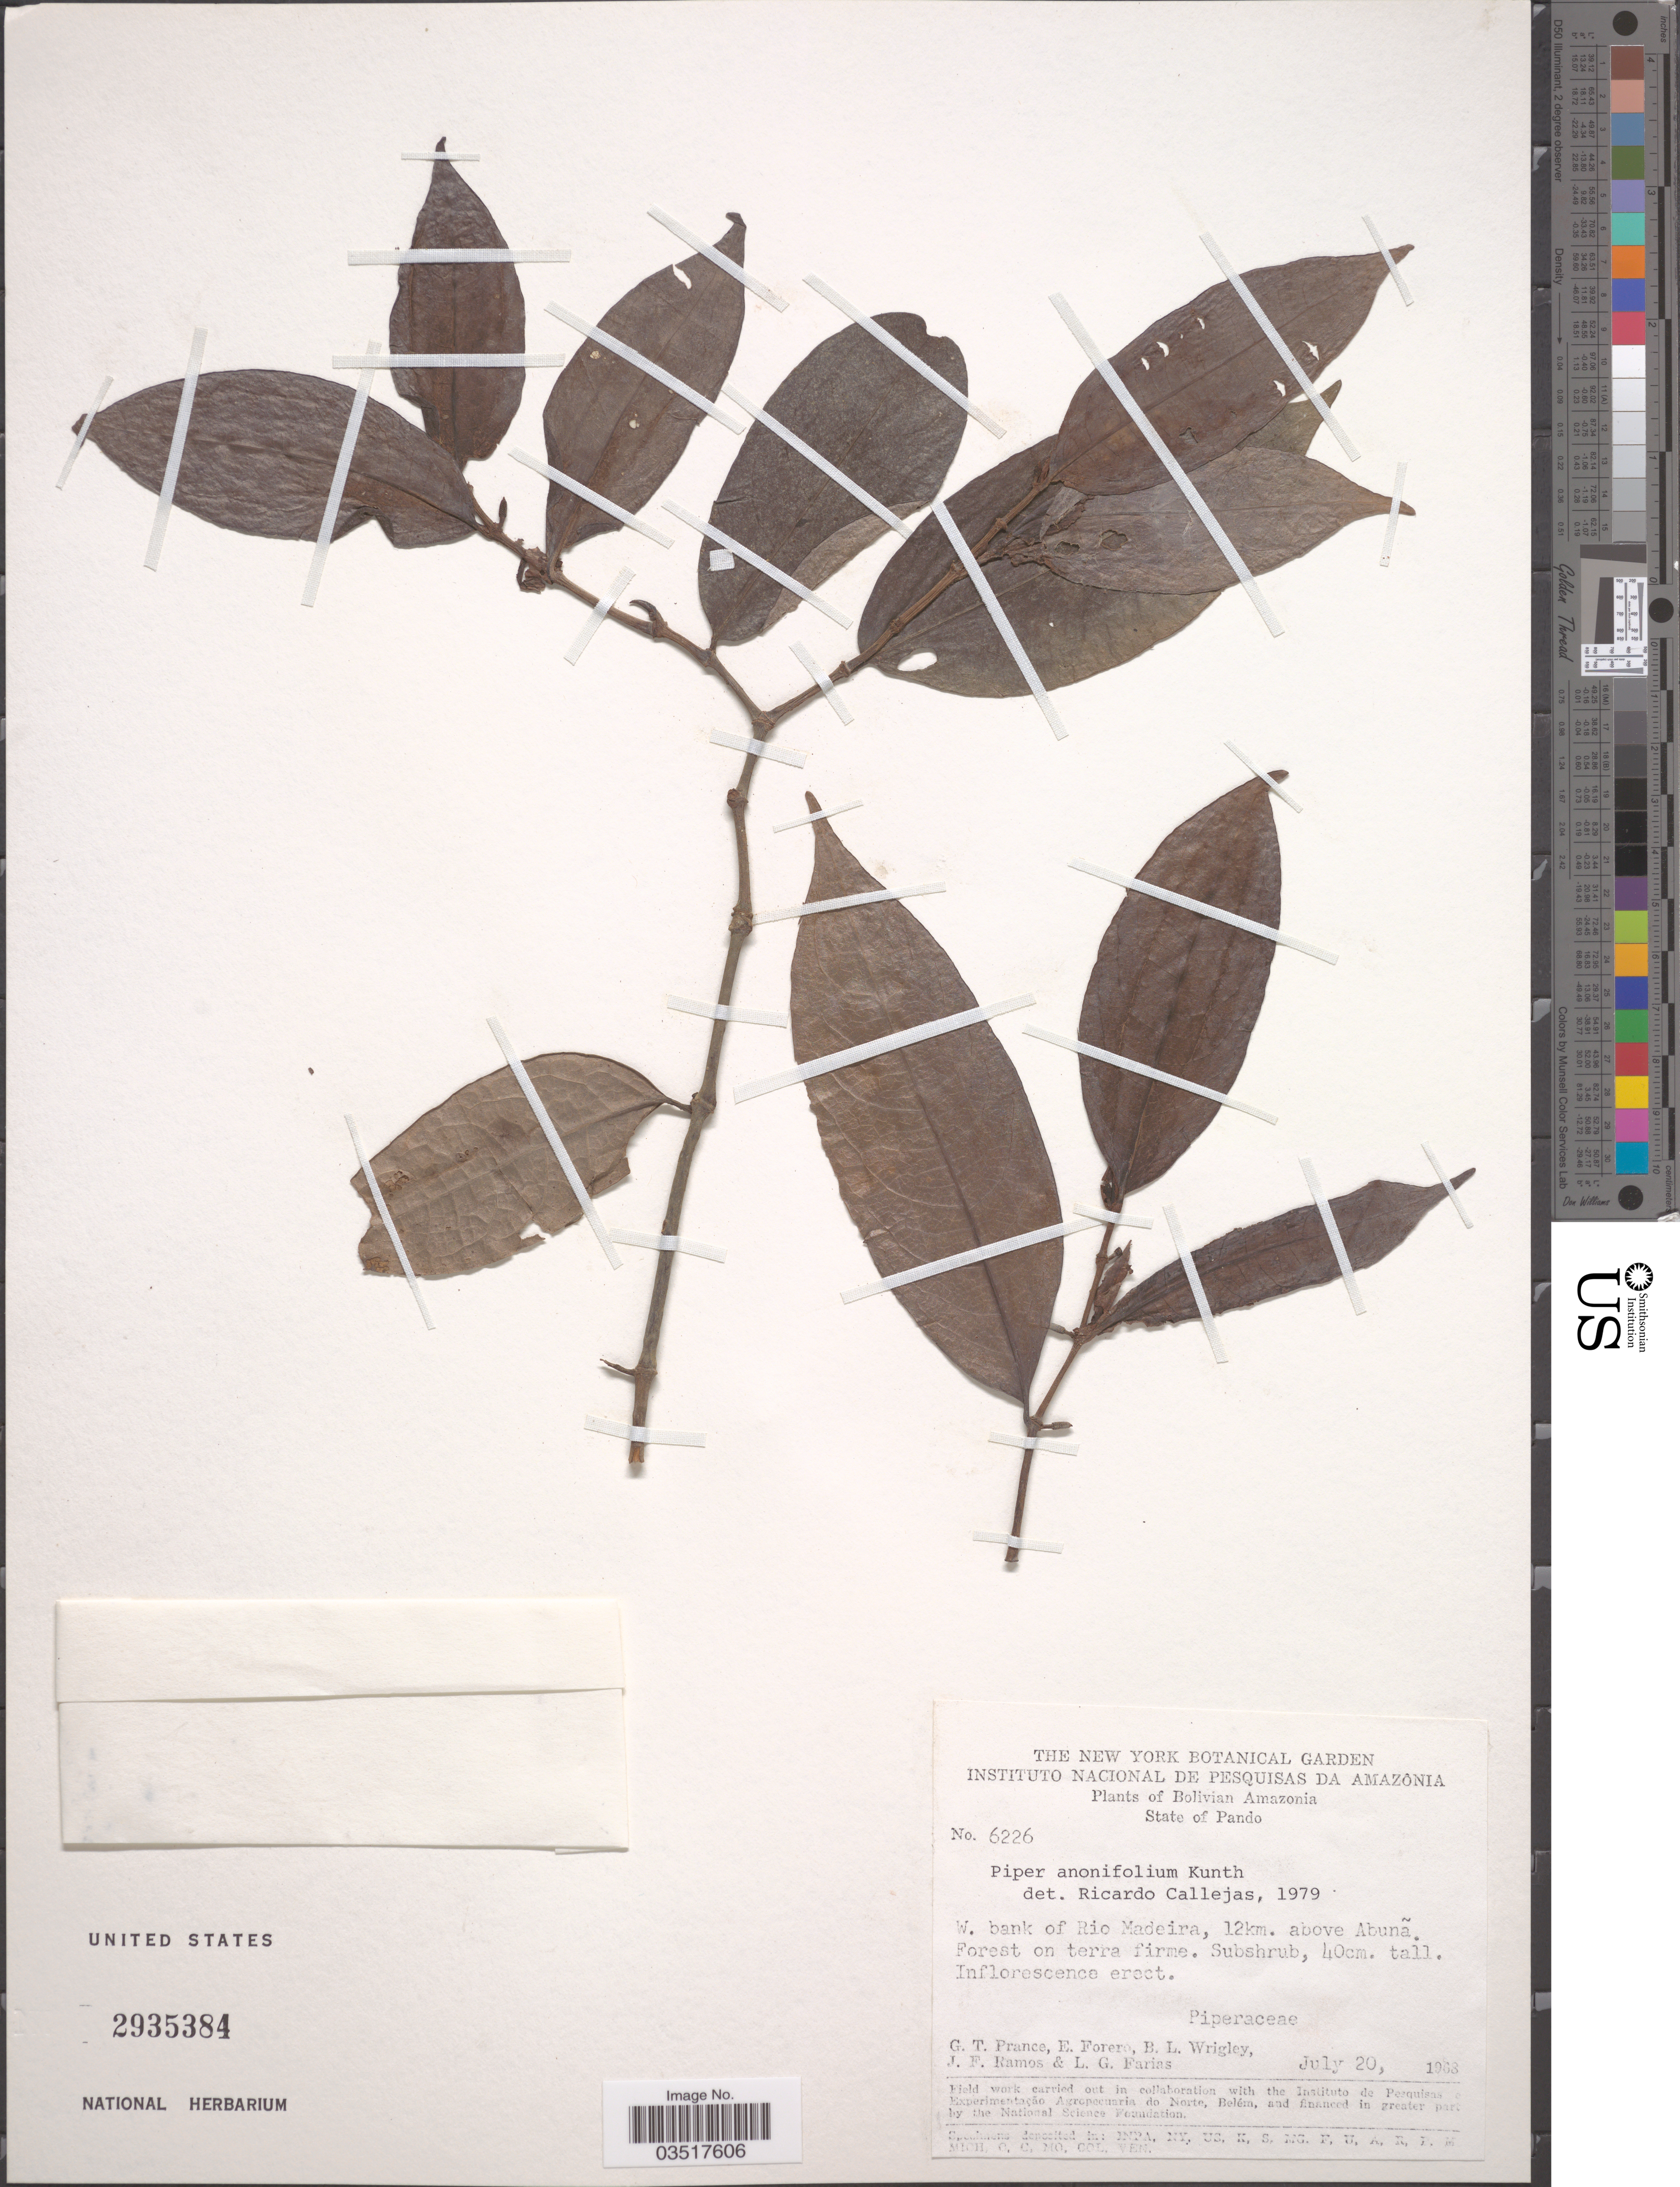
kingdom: Plantae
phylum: Tracheophyta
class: Magnoliopsida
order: Piperales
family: Piperaceae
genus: Piper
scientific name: Piper anonifolium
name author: (Kunth) C. DC.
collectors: G. T. Prance, E. Forero, B. L. Wrigley, J. F. Ramos & L. G. Farias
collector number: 6226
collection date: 1968-07-20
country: Bolivia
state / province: Pando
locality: Bolivian Amazonia. W. bank of Rio Madeira, 12km. above Abunã.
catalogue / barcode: US 2935384